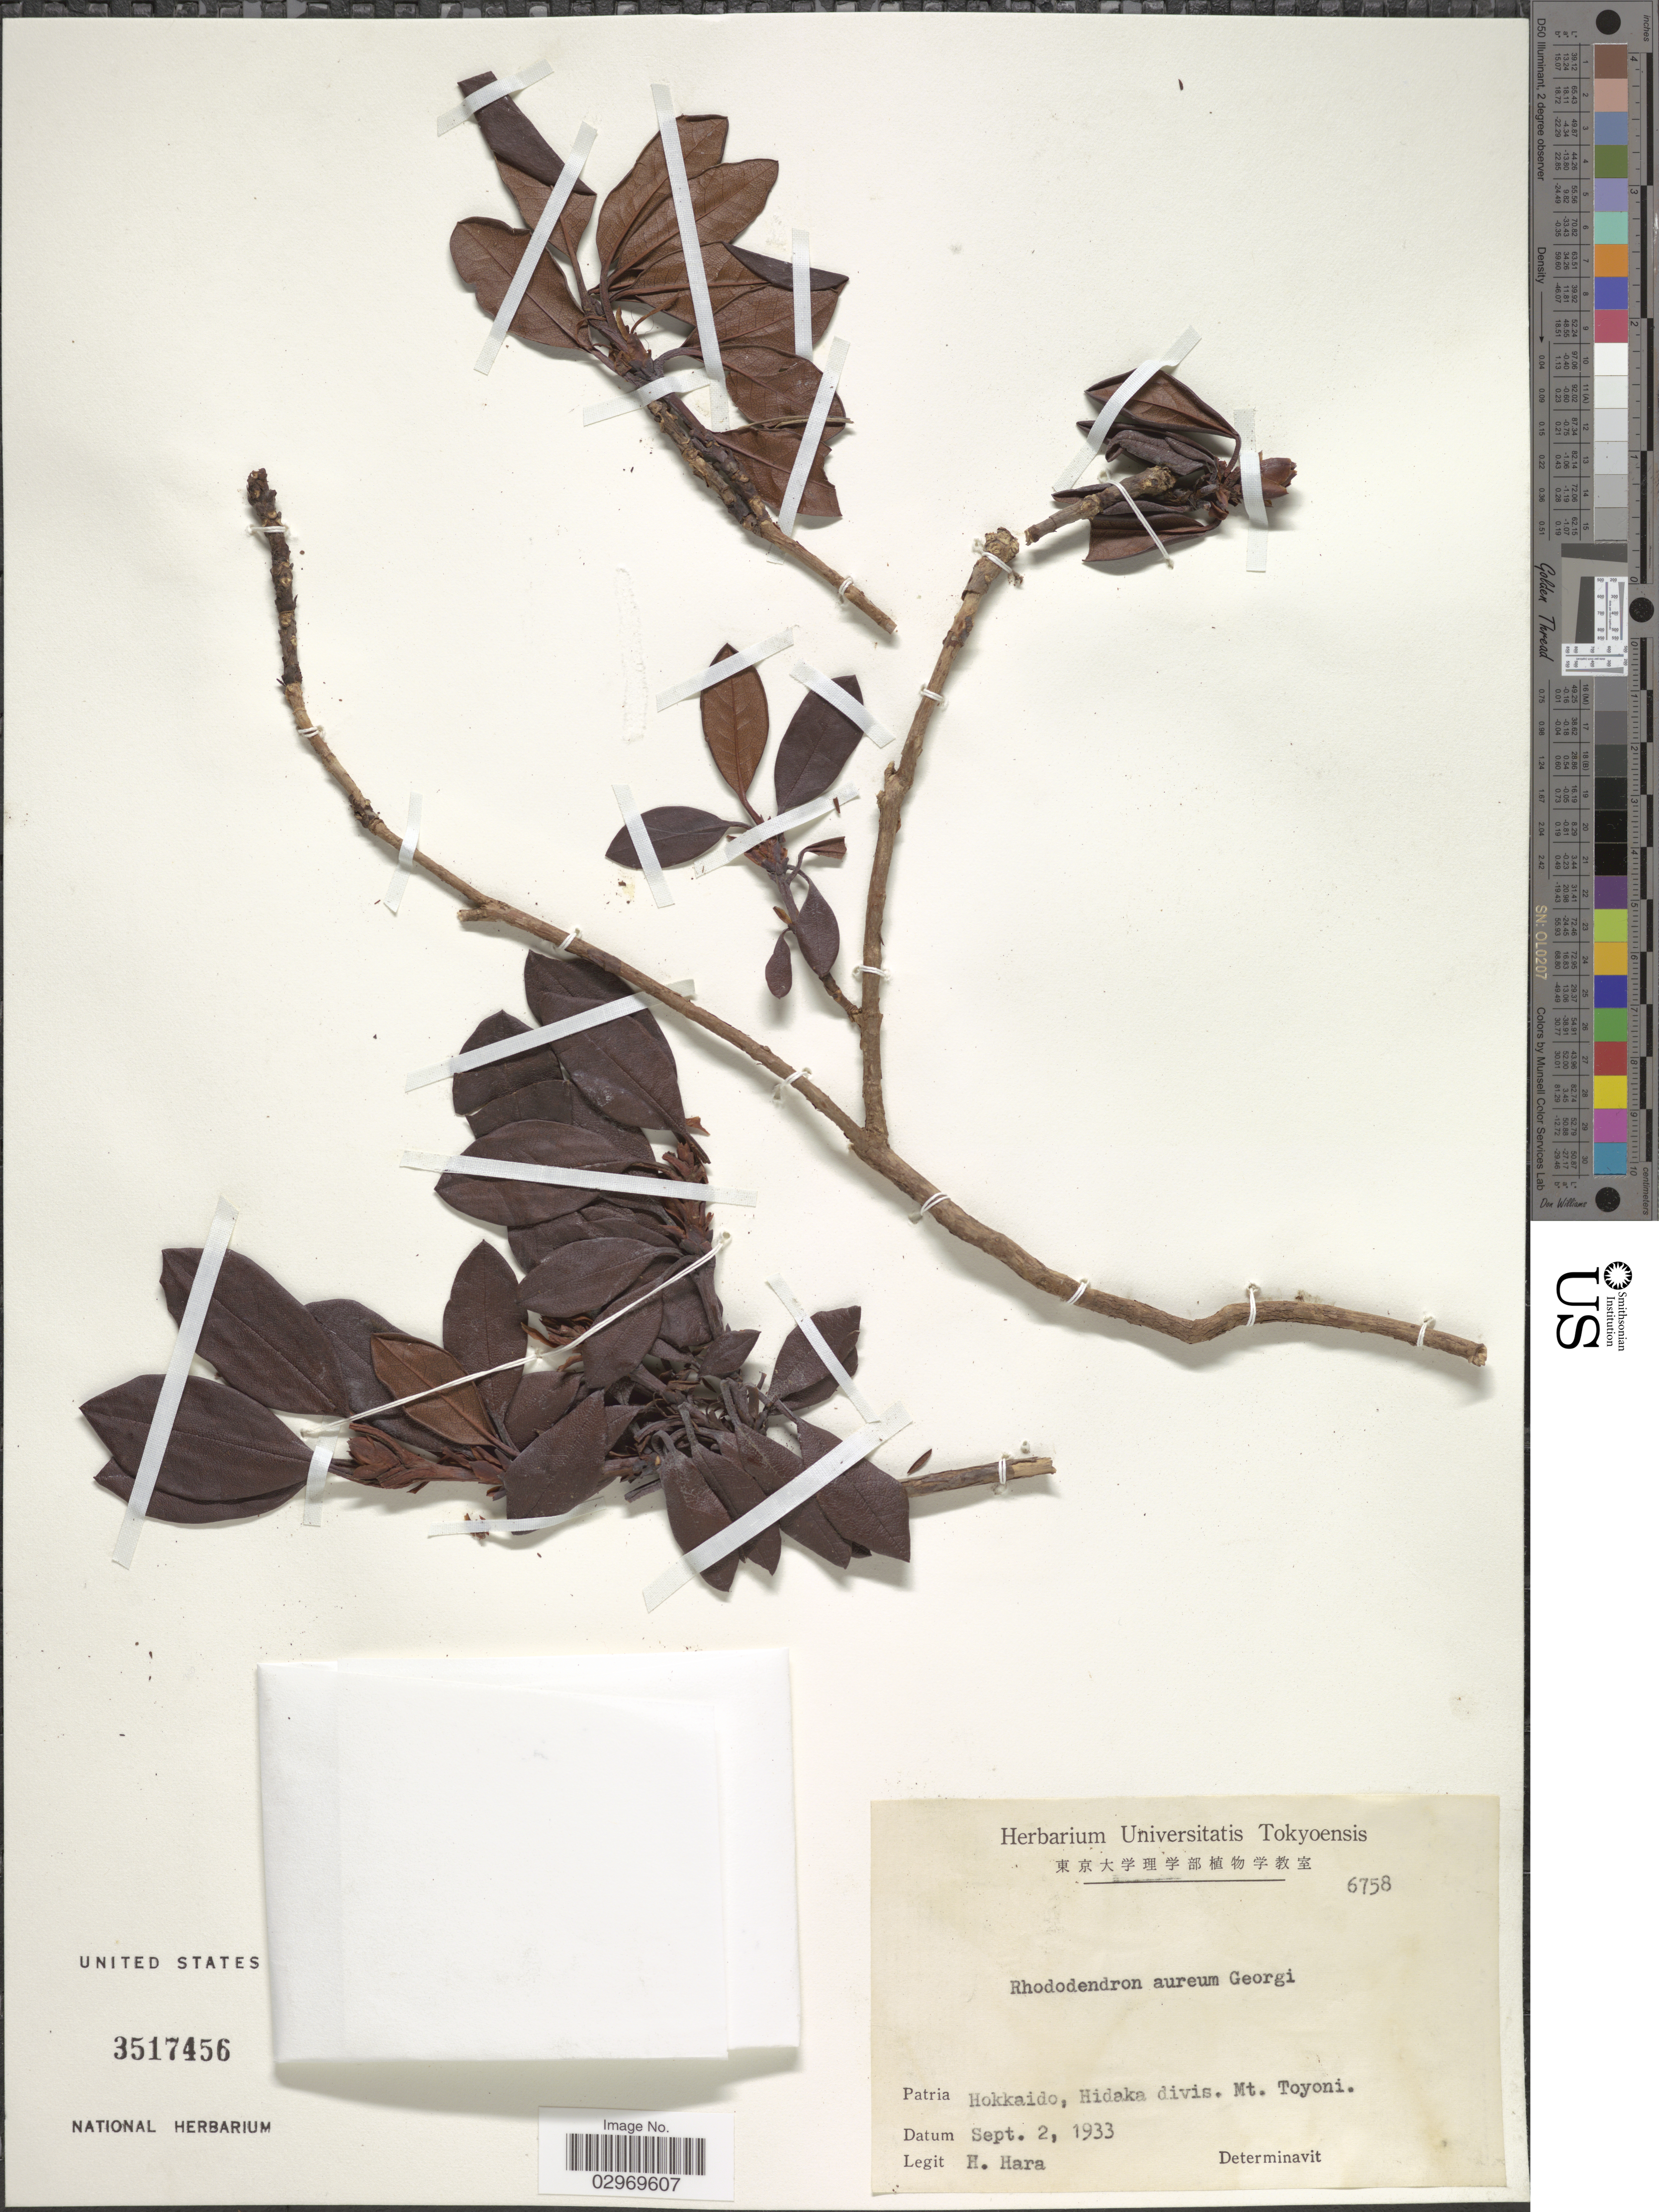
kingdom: Plantae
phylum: Tracheophyta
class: Magnoliopsida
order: Ericales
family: Ericaceae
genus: Rhododendron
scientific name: Rhododendron aureum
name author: Georgi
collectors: H. Hara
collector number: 6758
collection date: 1933-09-02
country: Japan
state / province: Hokkaidō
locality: Patria Hokaido, Hidaka divis. Mt. Toyoni.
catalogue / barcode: US 3517456